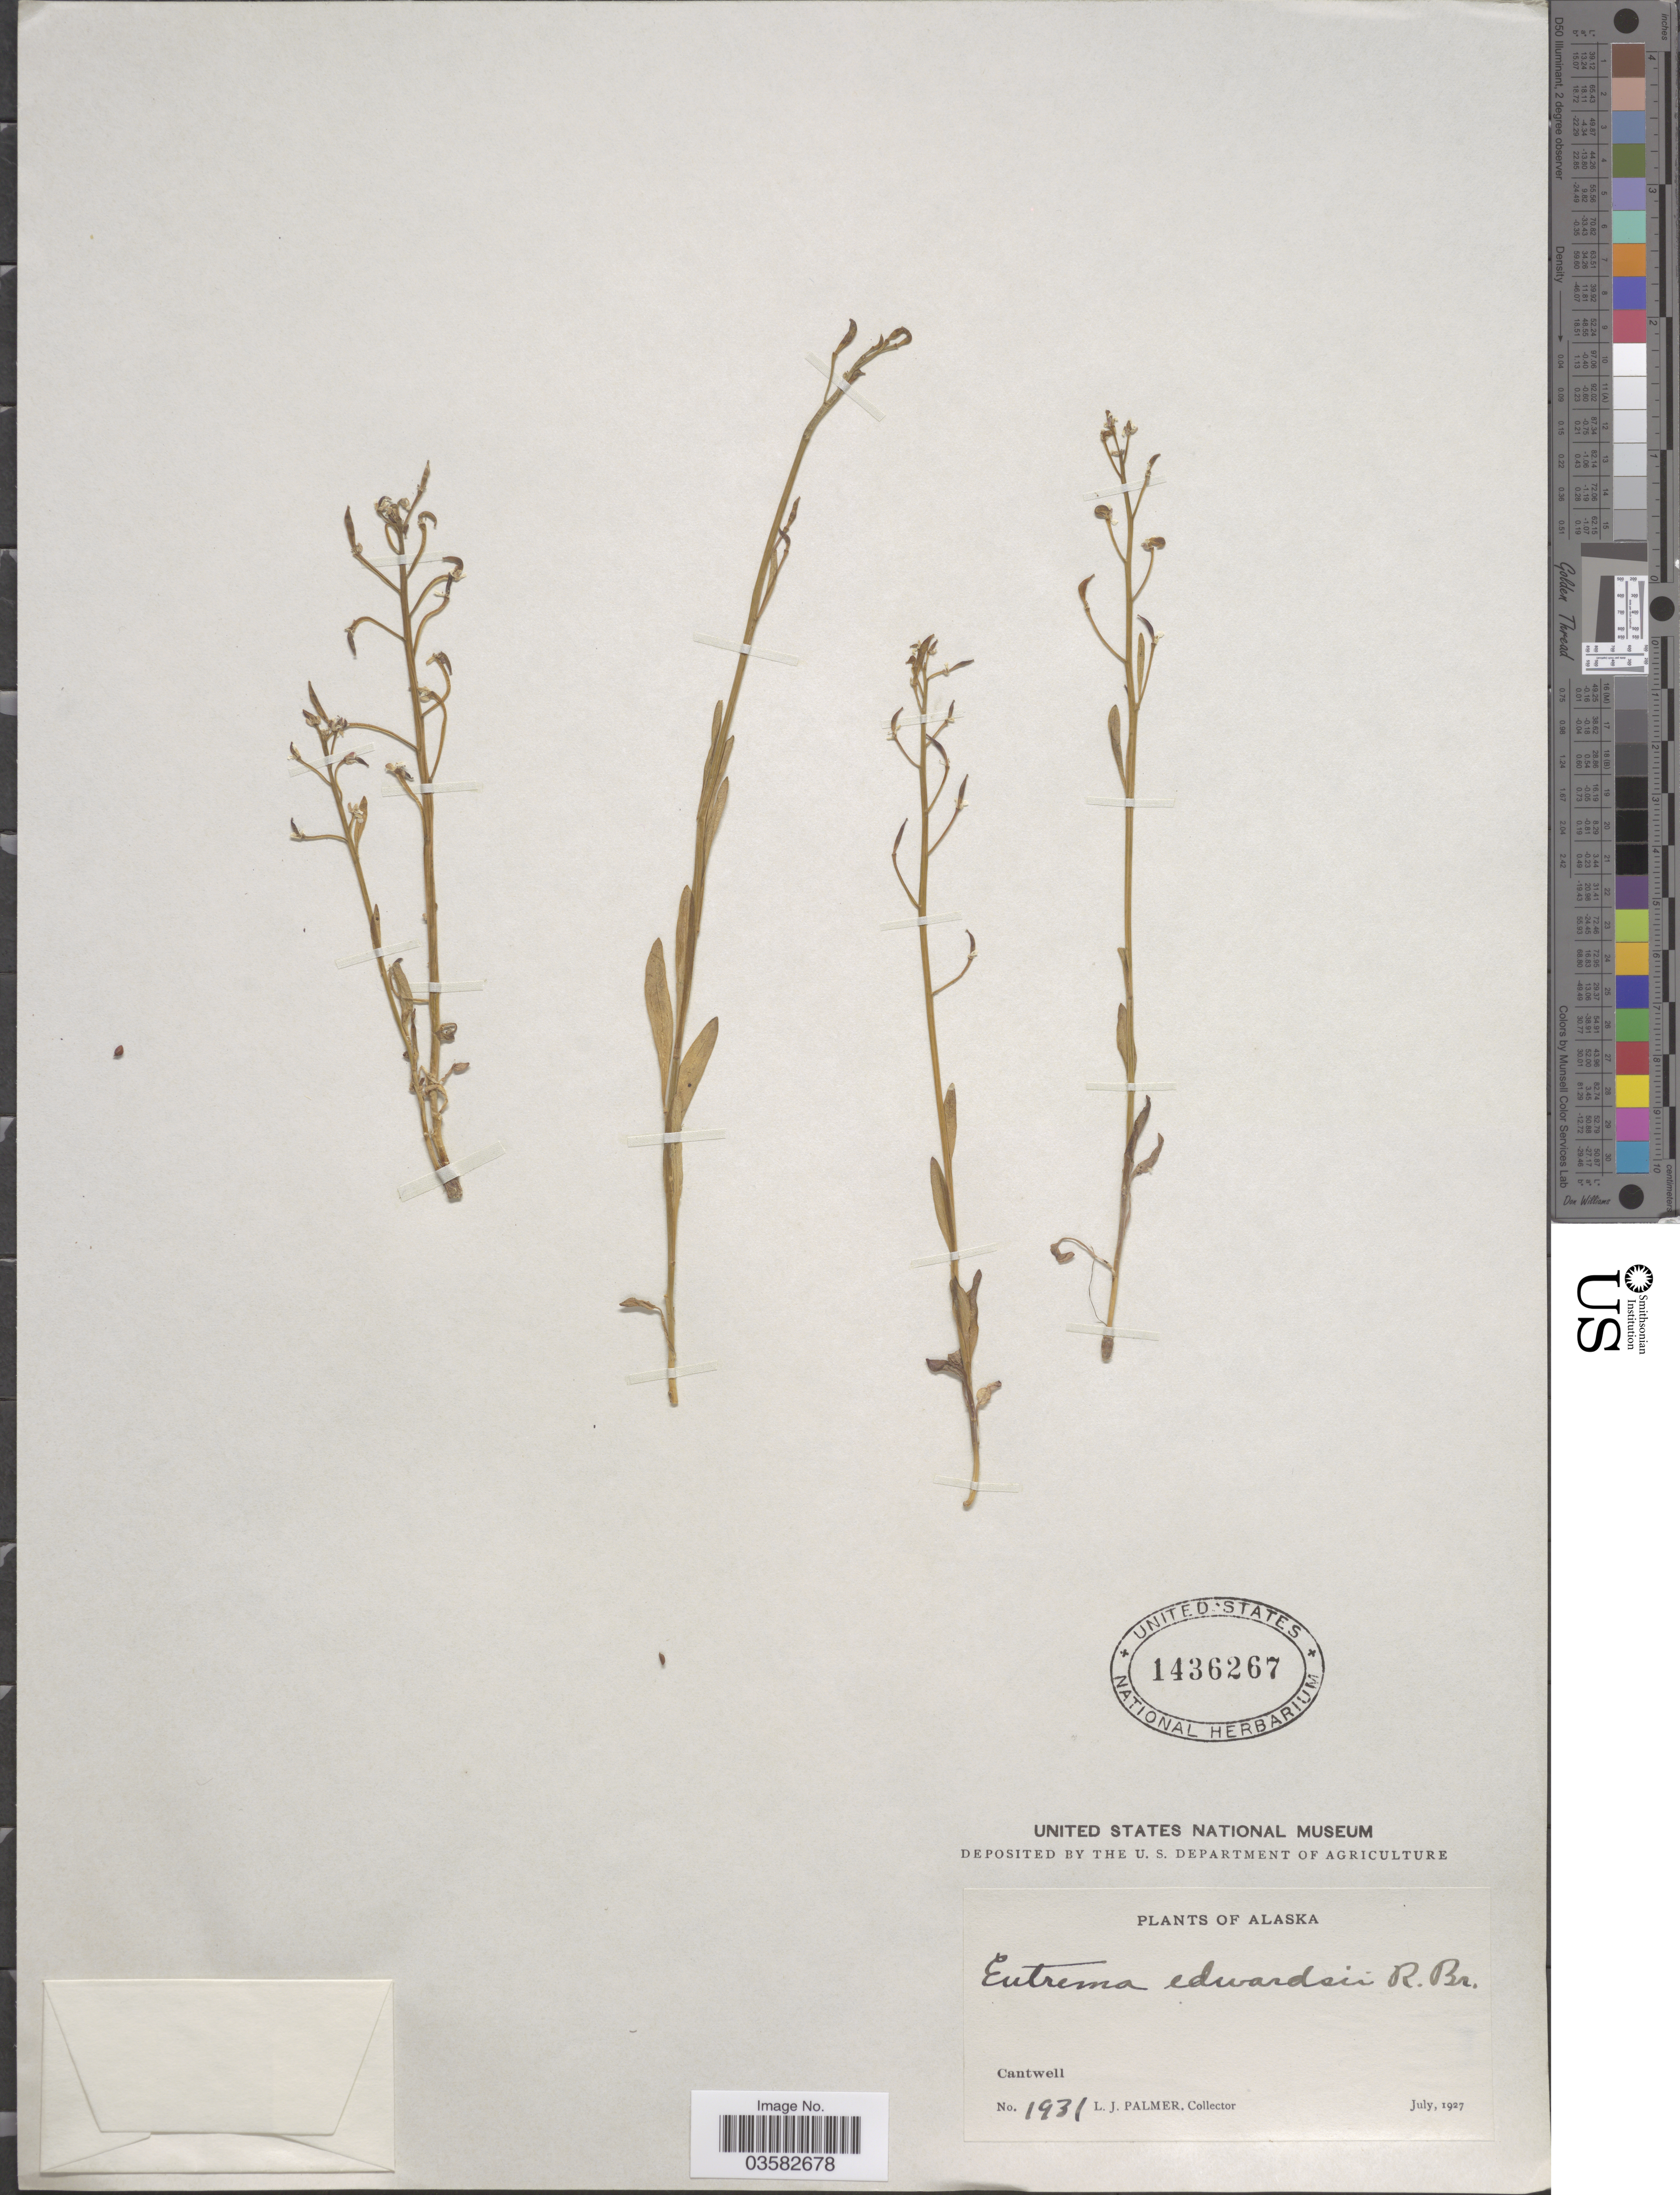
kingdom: Plantae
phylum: Tracheophyta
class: Magnoliopsida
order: Brassicales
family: Brassicaceae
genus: Eutrema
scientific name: Eutrema edwardsii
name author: R. Br.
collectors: L. J. Palmer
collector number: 1931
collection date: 1927-07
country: United States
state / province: Alaska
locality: Cantwell.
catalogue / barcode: US 1436267